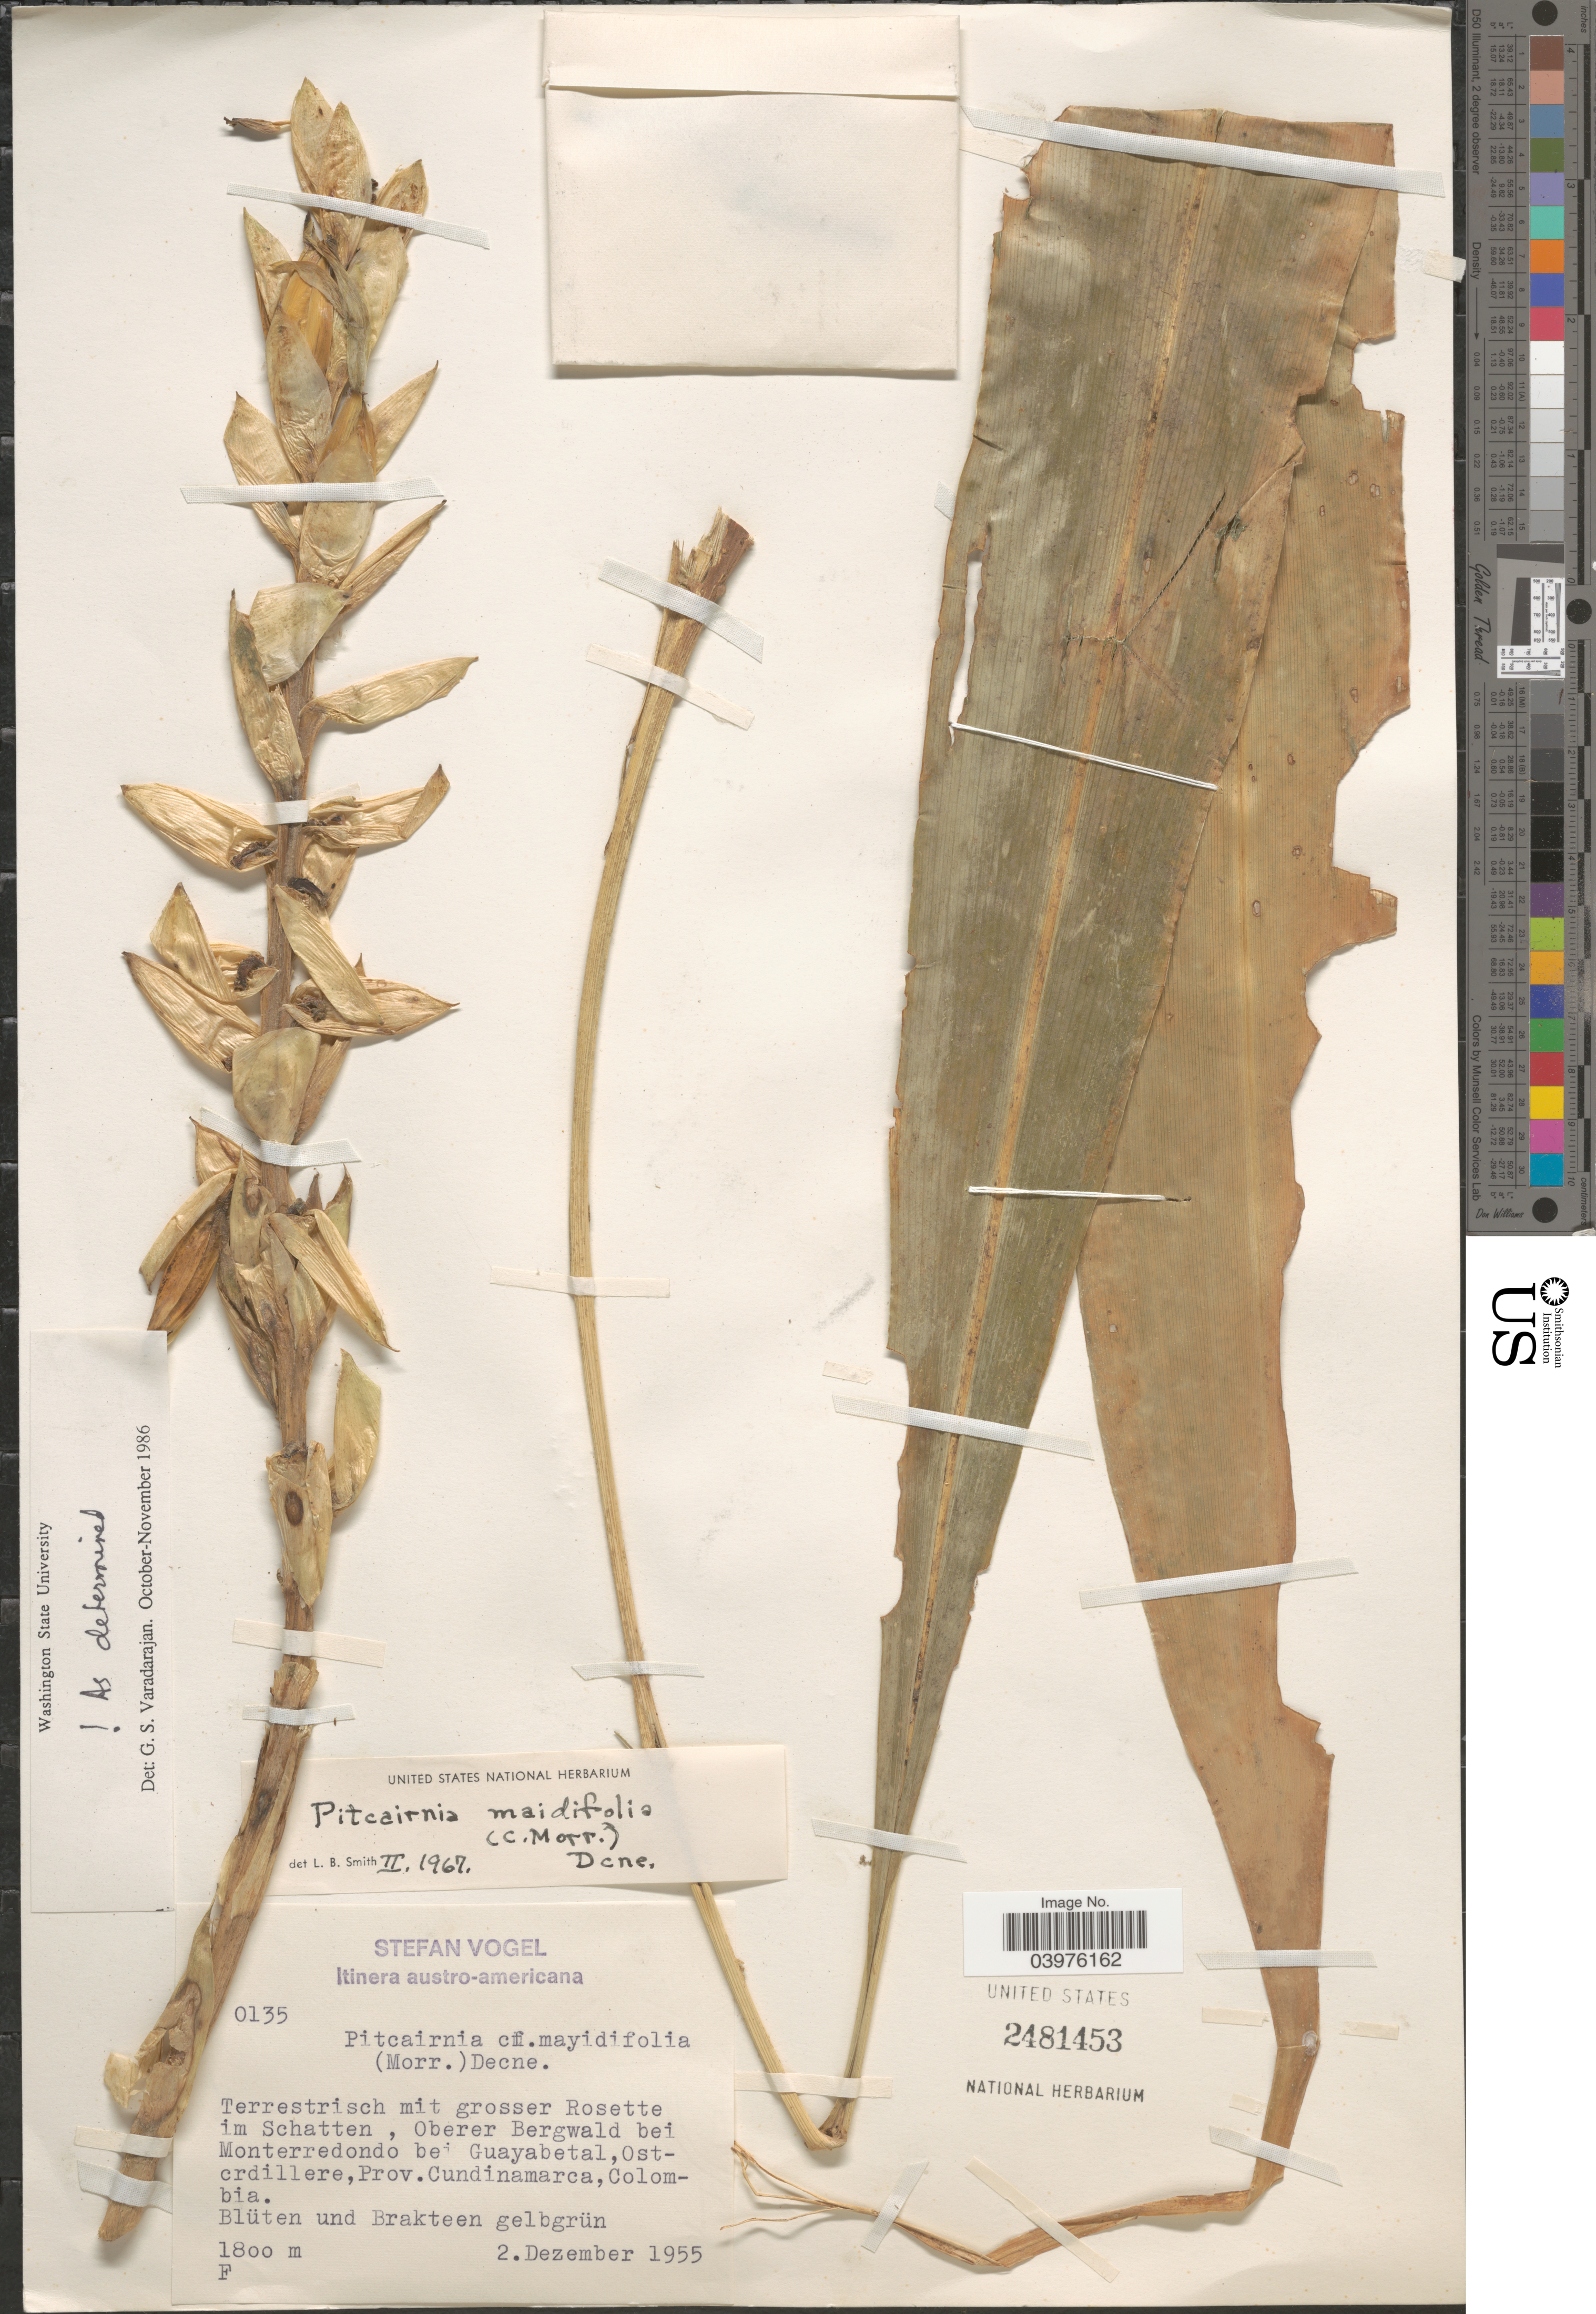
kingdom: Plantae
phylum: Tracheophyta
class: Liliopsida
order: Poales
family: Bromeliaceae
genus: Pitcairnia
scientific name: Pitcairnia maidifolia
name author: (C. Morren) Decne. ex Planch.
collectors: S. Vogel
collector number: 0135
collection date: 1955-12-02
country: Colombia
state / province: Cundinamarca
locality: Itinera austro-americana. Im Schatten, Oberer Bergwald bei Monterredondo bei Guayabetal, Ost-crdillere.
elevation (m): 1800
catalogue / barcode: US 2481453